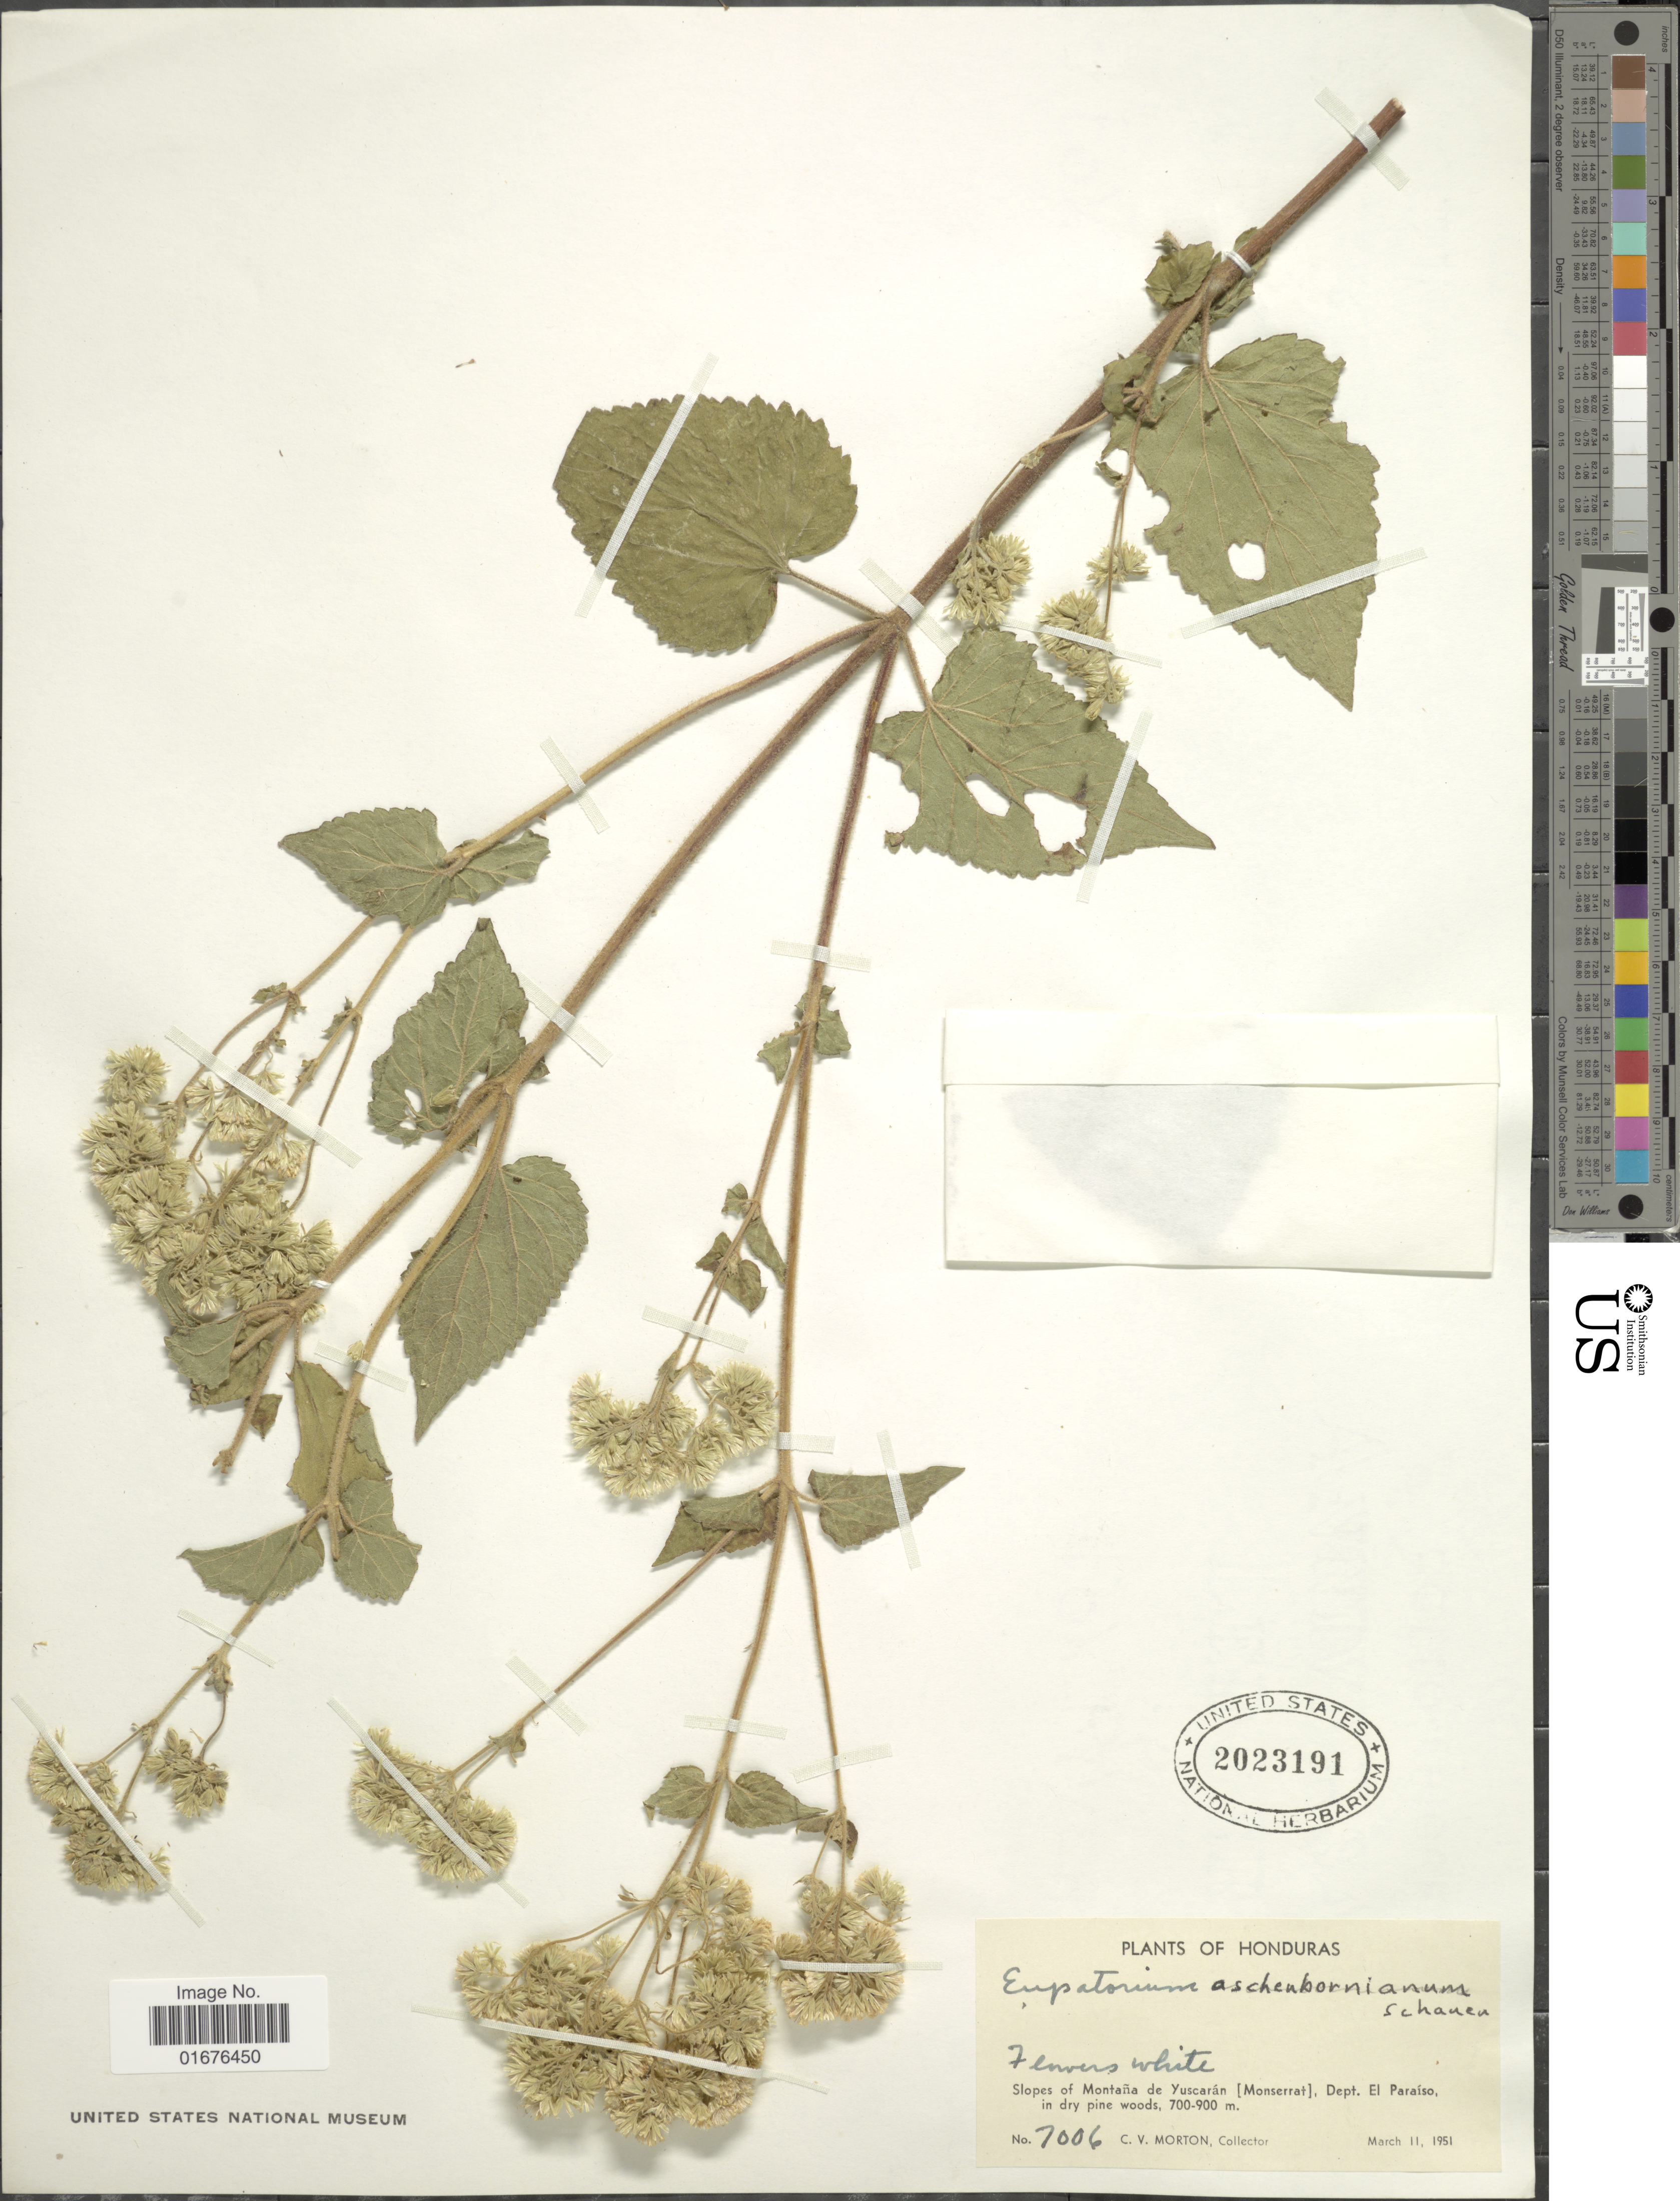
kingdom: Plantae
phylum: Tracheophyta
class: Magnoliopsida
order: Asterales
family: Asteraceae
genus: Ageratina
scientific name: Ageratina pichinchensis var. bustamenta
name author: (DC.) R.M. King & H. Rob.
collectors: C. V. Morton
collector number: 7006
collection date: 1951-03-11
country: Honduras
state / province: El Paraíso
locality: Slopes of Montaña de Yuscarán (Monserrat), in dry pine woods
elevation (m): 700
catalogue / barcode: US 2023191